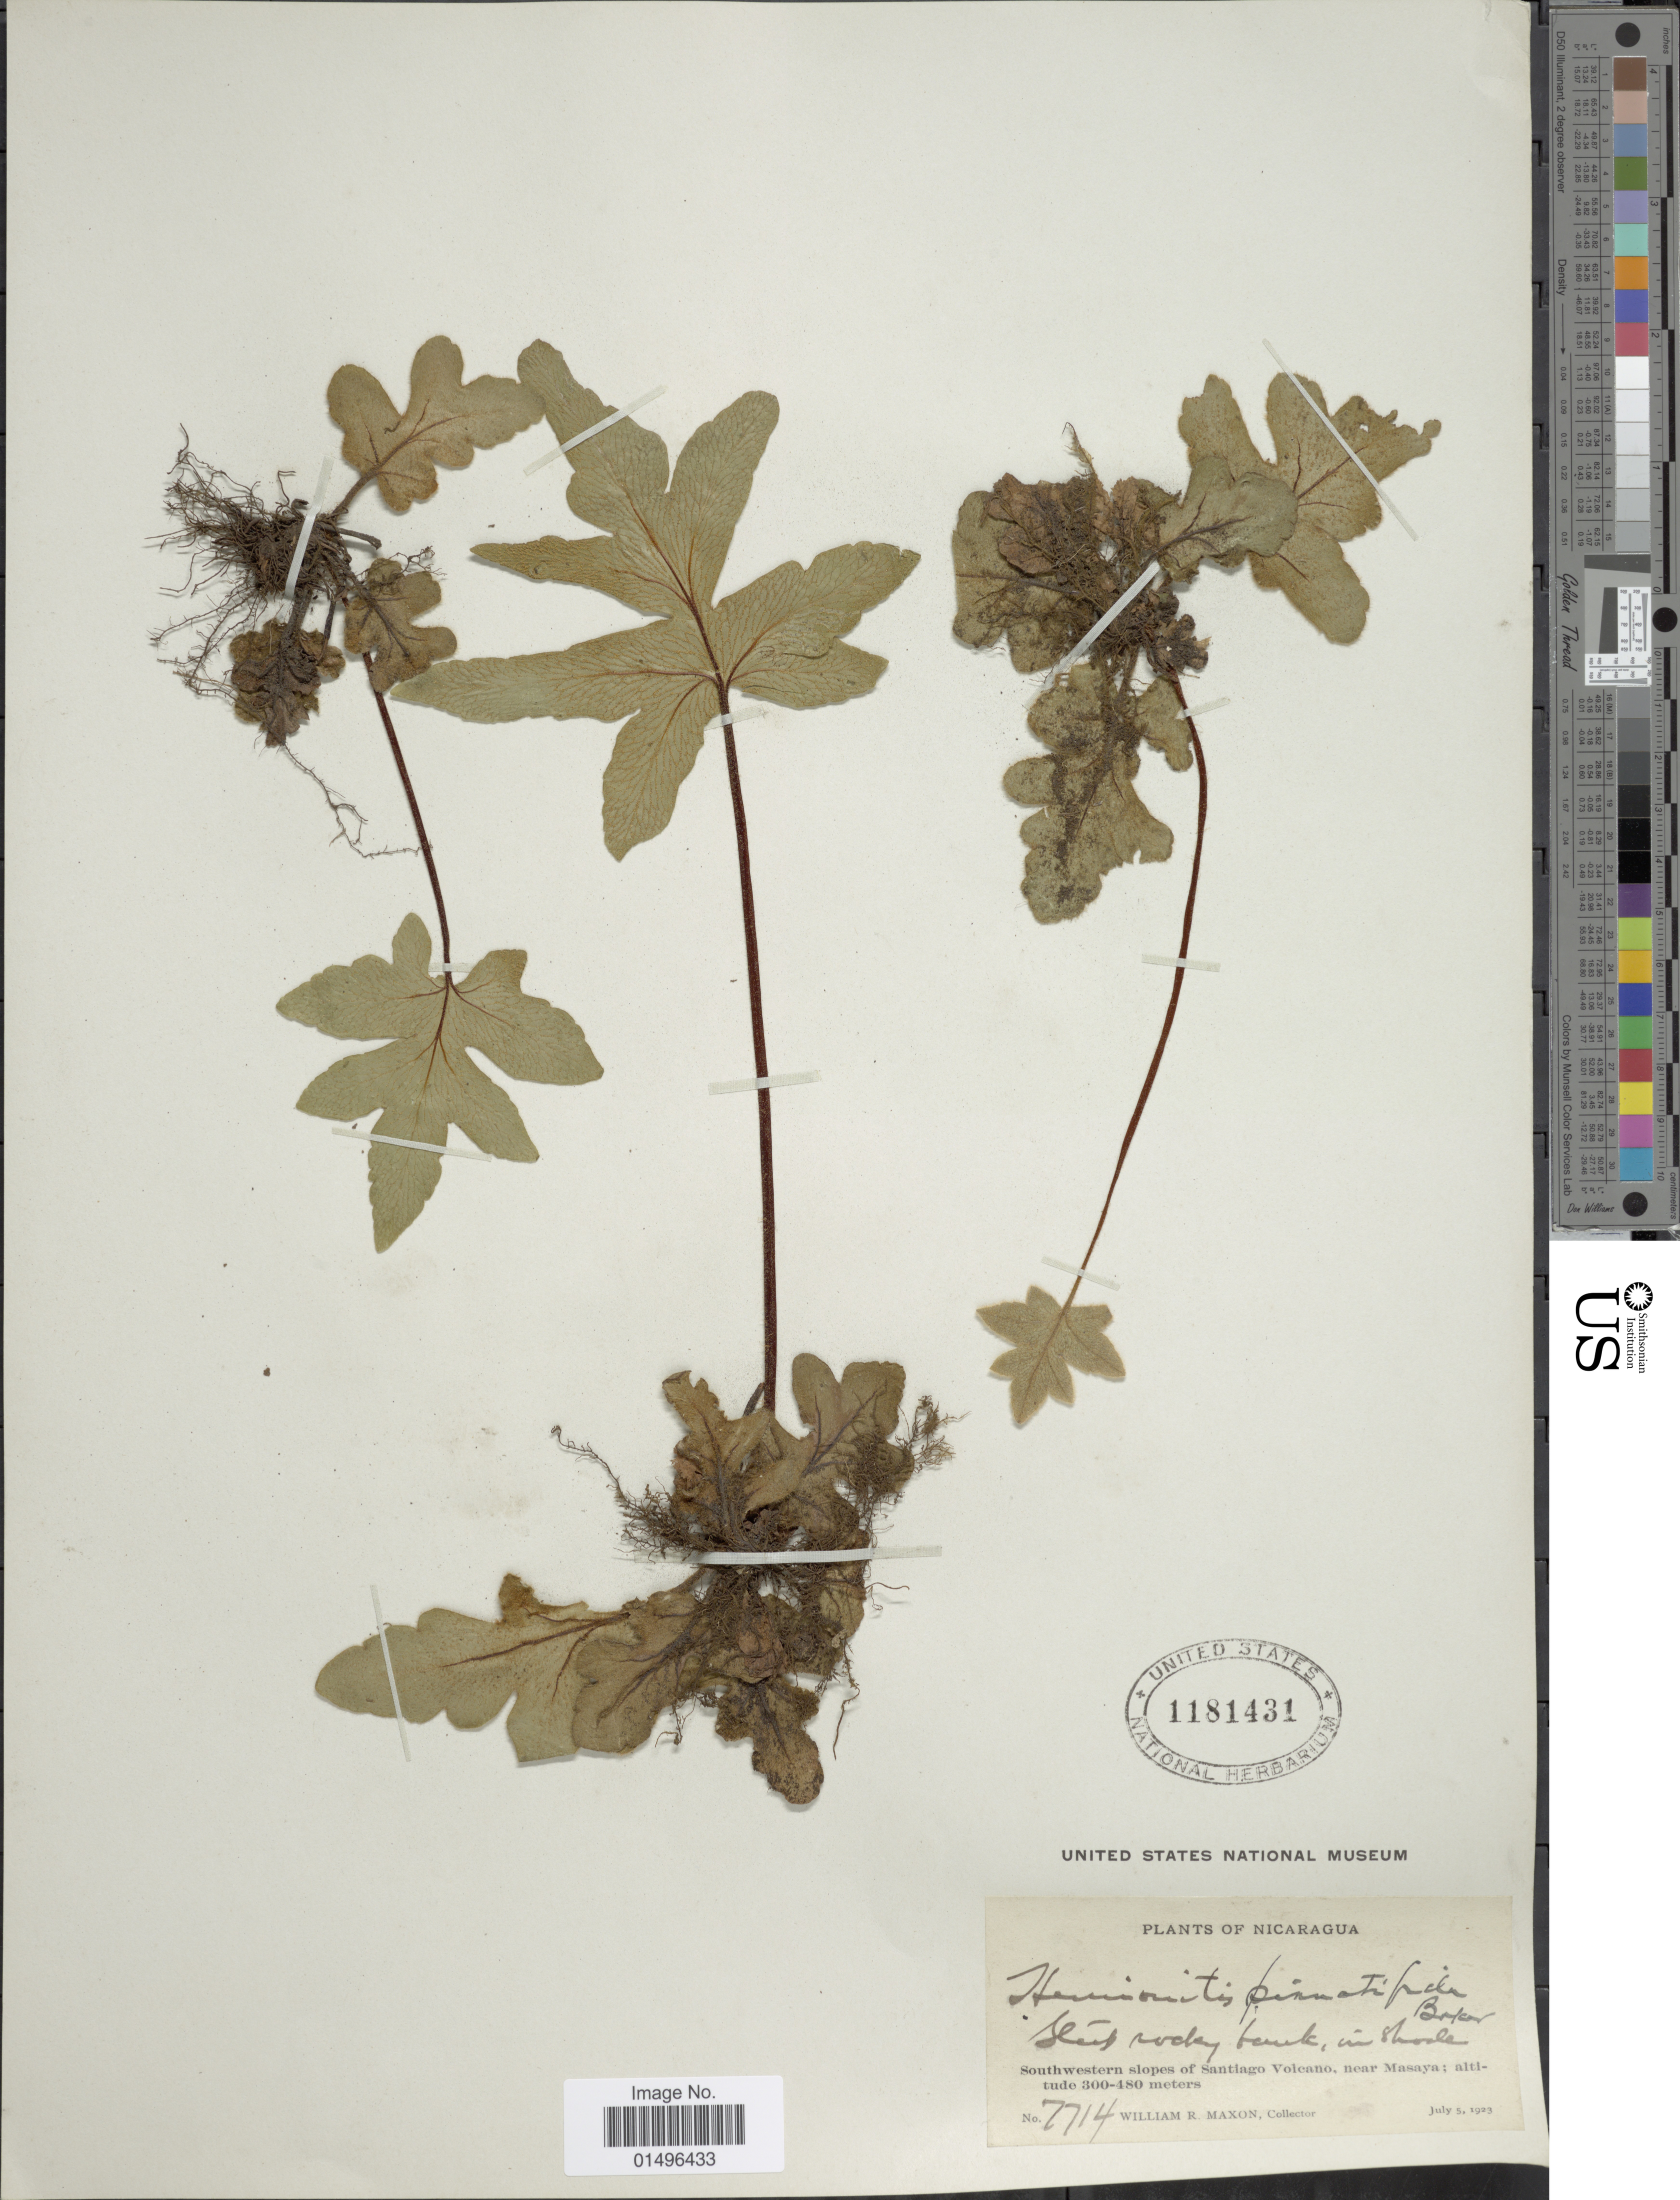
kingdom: Plantae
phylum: Tracheophyta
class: Polypodiopsida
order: Polypodiales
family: Pteridaceae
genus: Hemionitis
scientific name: Hemionitis pinnatifida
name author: Baker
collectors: W. R. Maxon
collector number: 7714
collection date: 1923-07-05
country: Nicaragua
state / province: Masaya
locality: Nicaragua, southwestern slopes of Santiago Volcano, near Masaya.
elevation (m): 300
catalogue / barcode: US 1181431